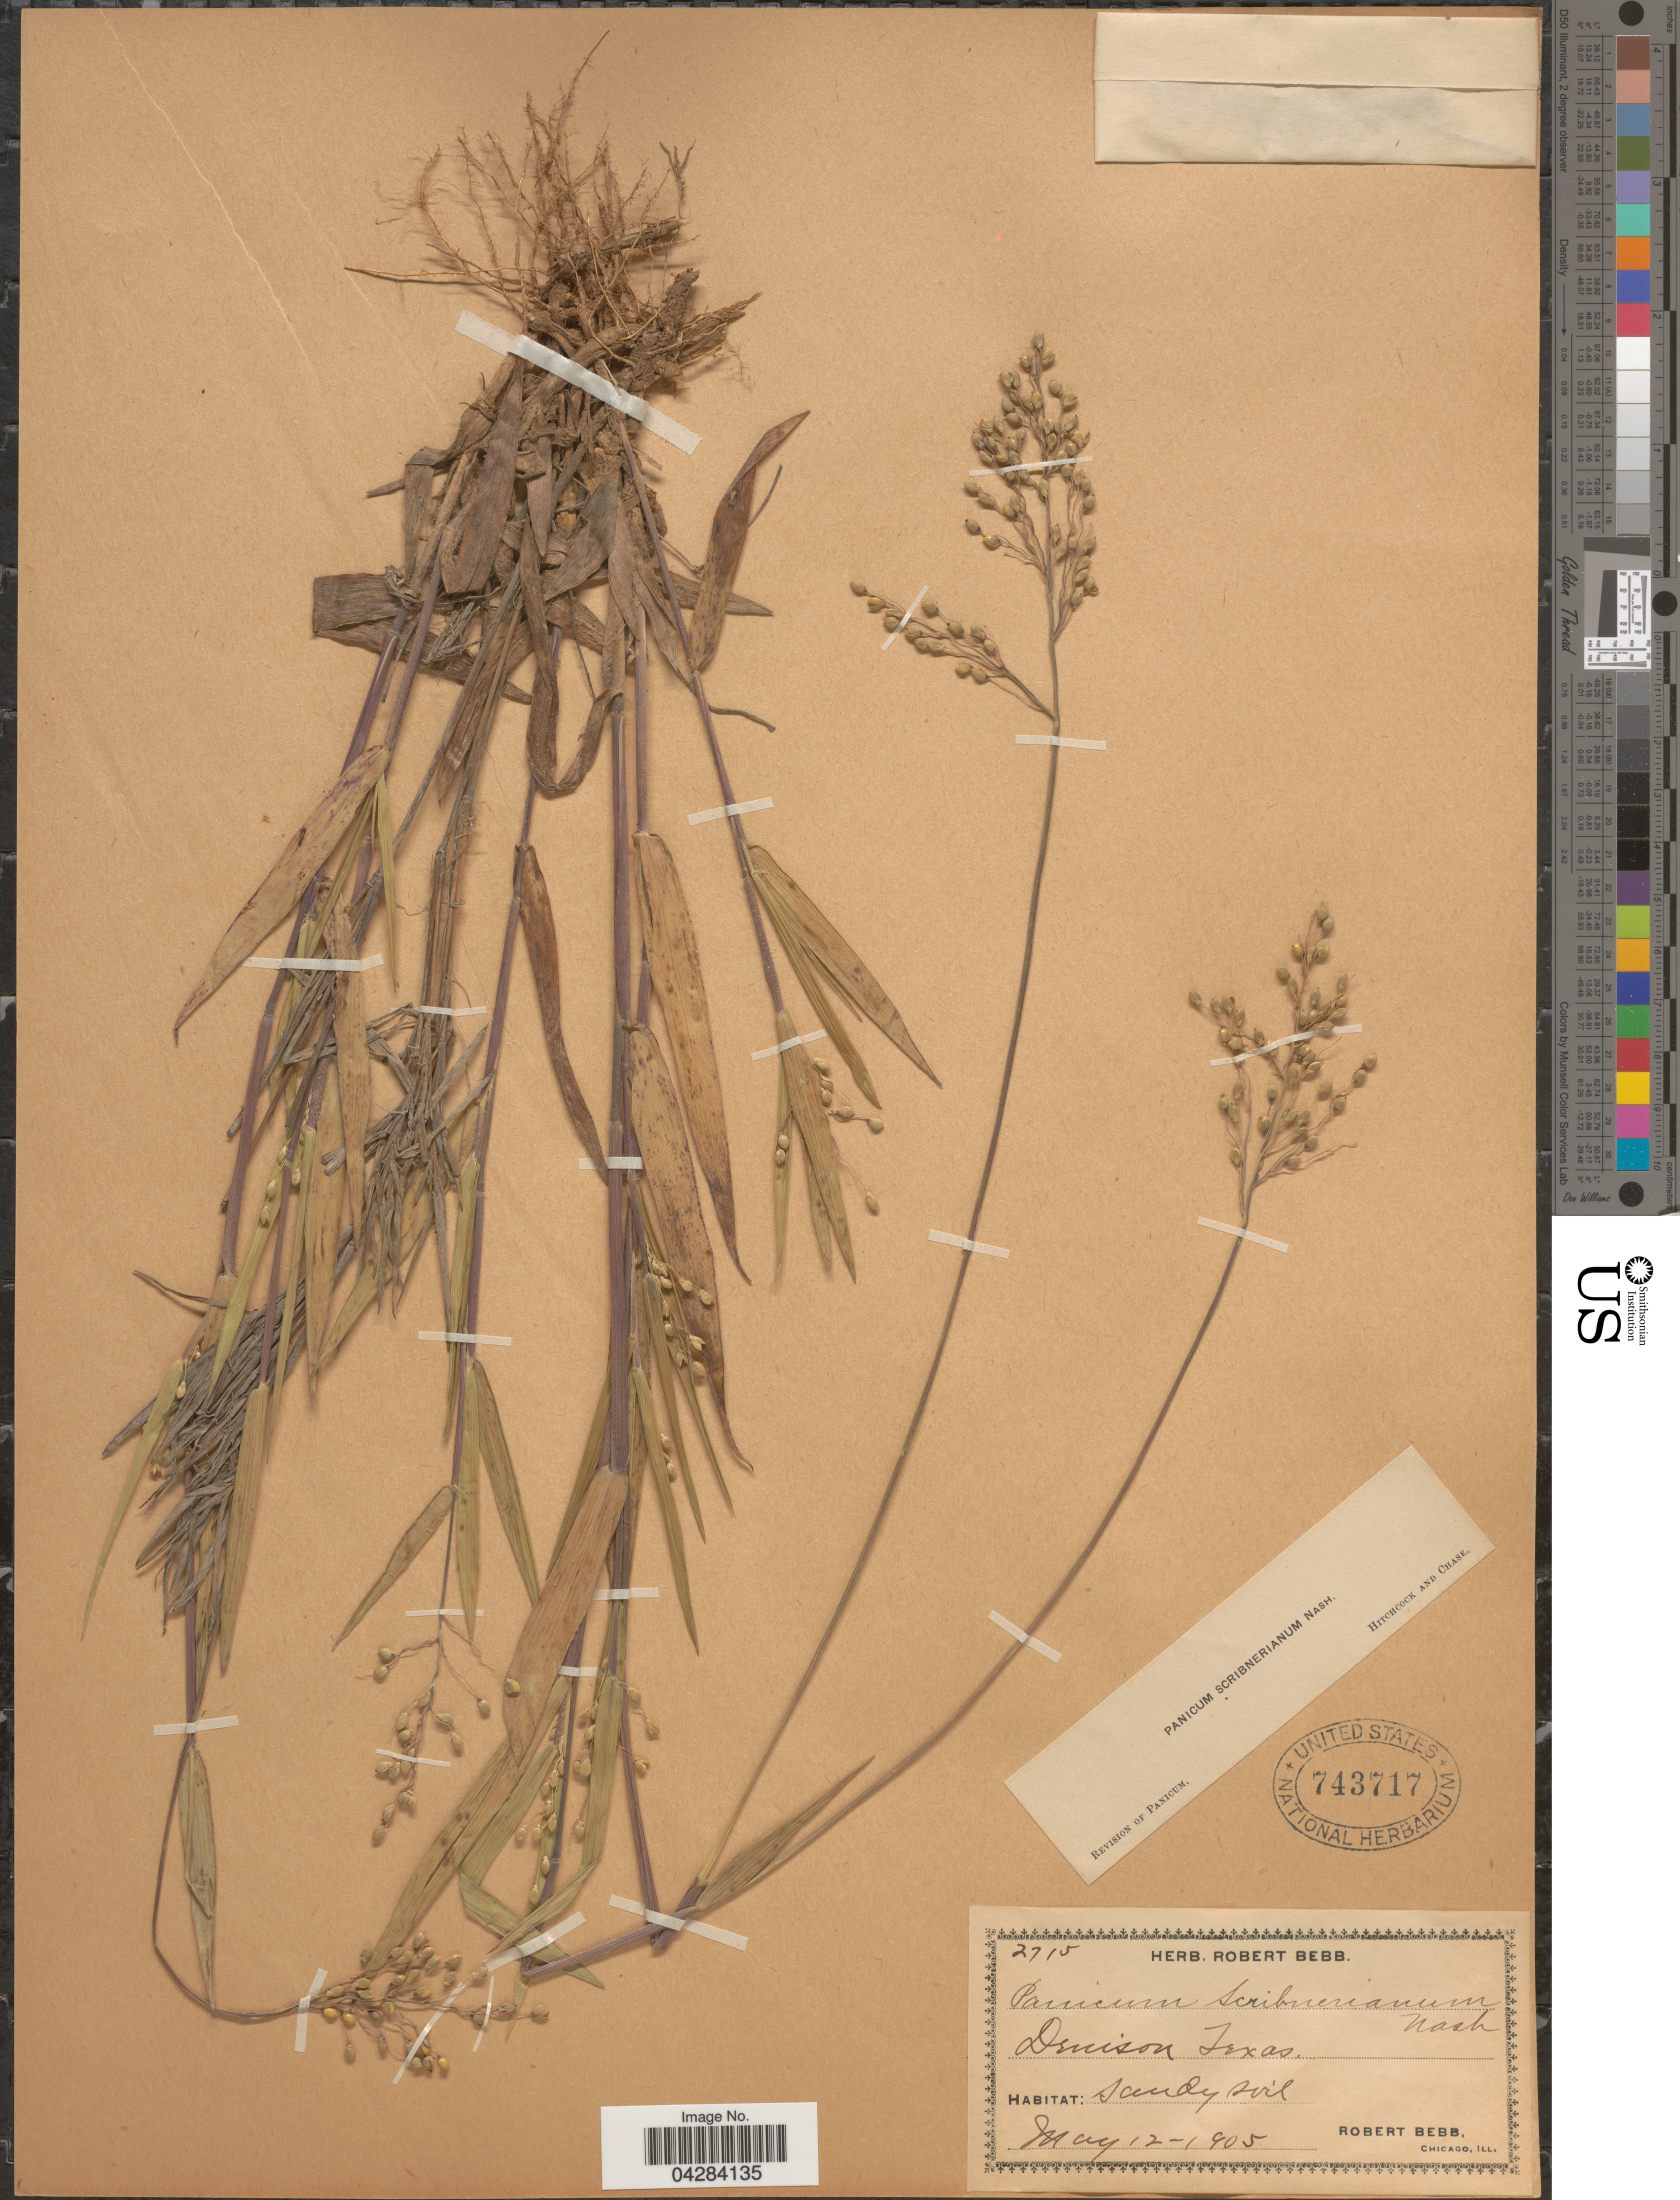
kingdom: Plantae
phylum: Tracheophyta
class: Liliopsida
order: Poales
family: Poaceae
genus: Dichanthelium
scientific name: Dichanthelium oligosanthes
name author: (Schult.) Gould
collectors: R. Bebb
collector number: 2715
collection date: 1905-05-12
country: United States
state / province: Texas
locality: Denison.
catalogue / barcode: US 743717